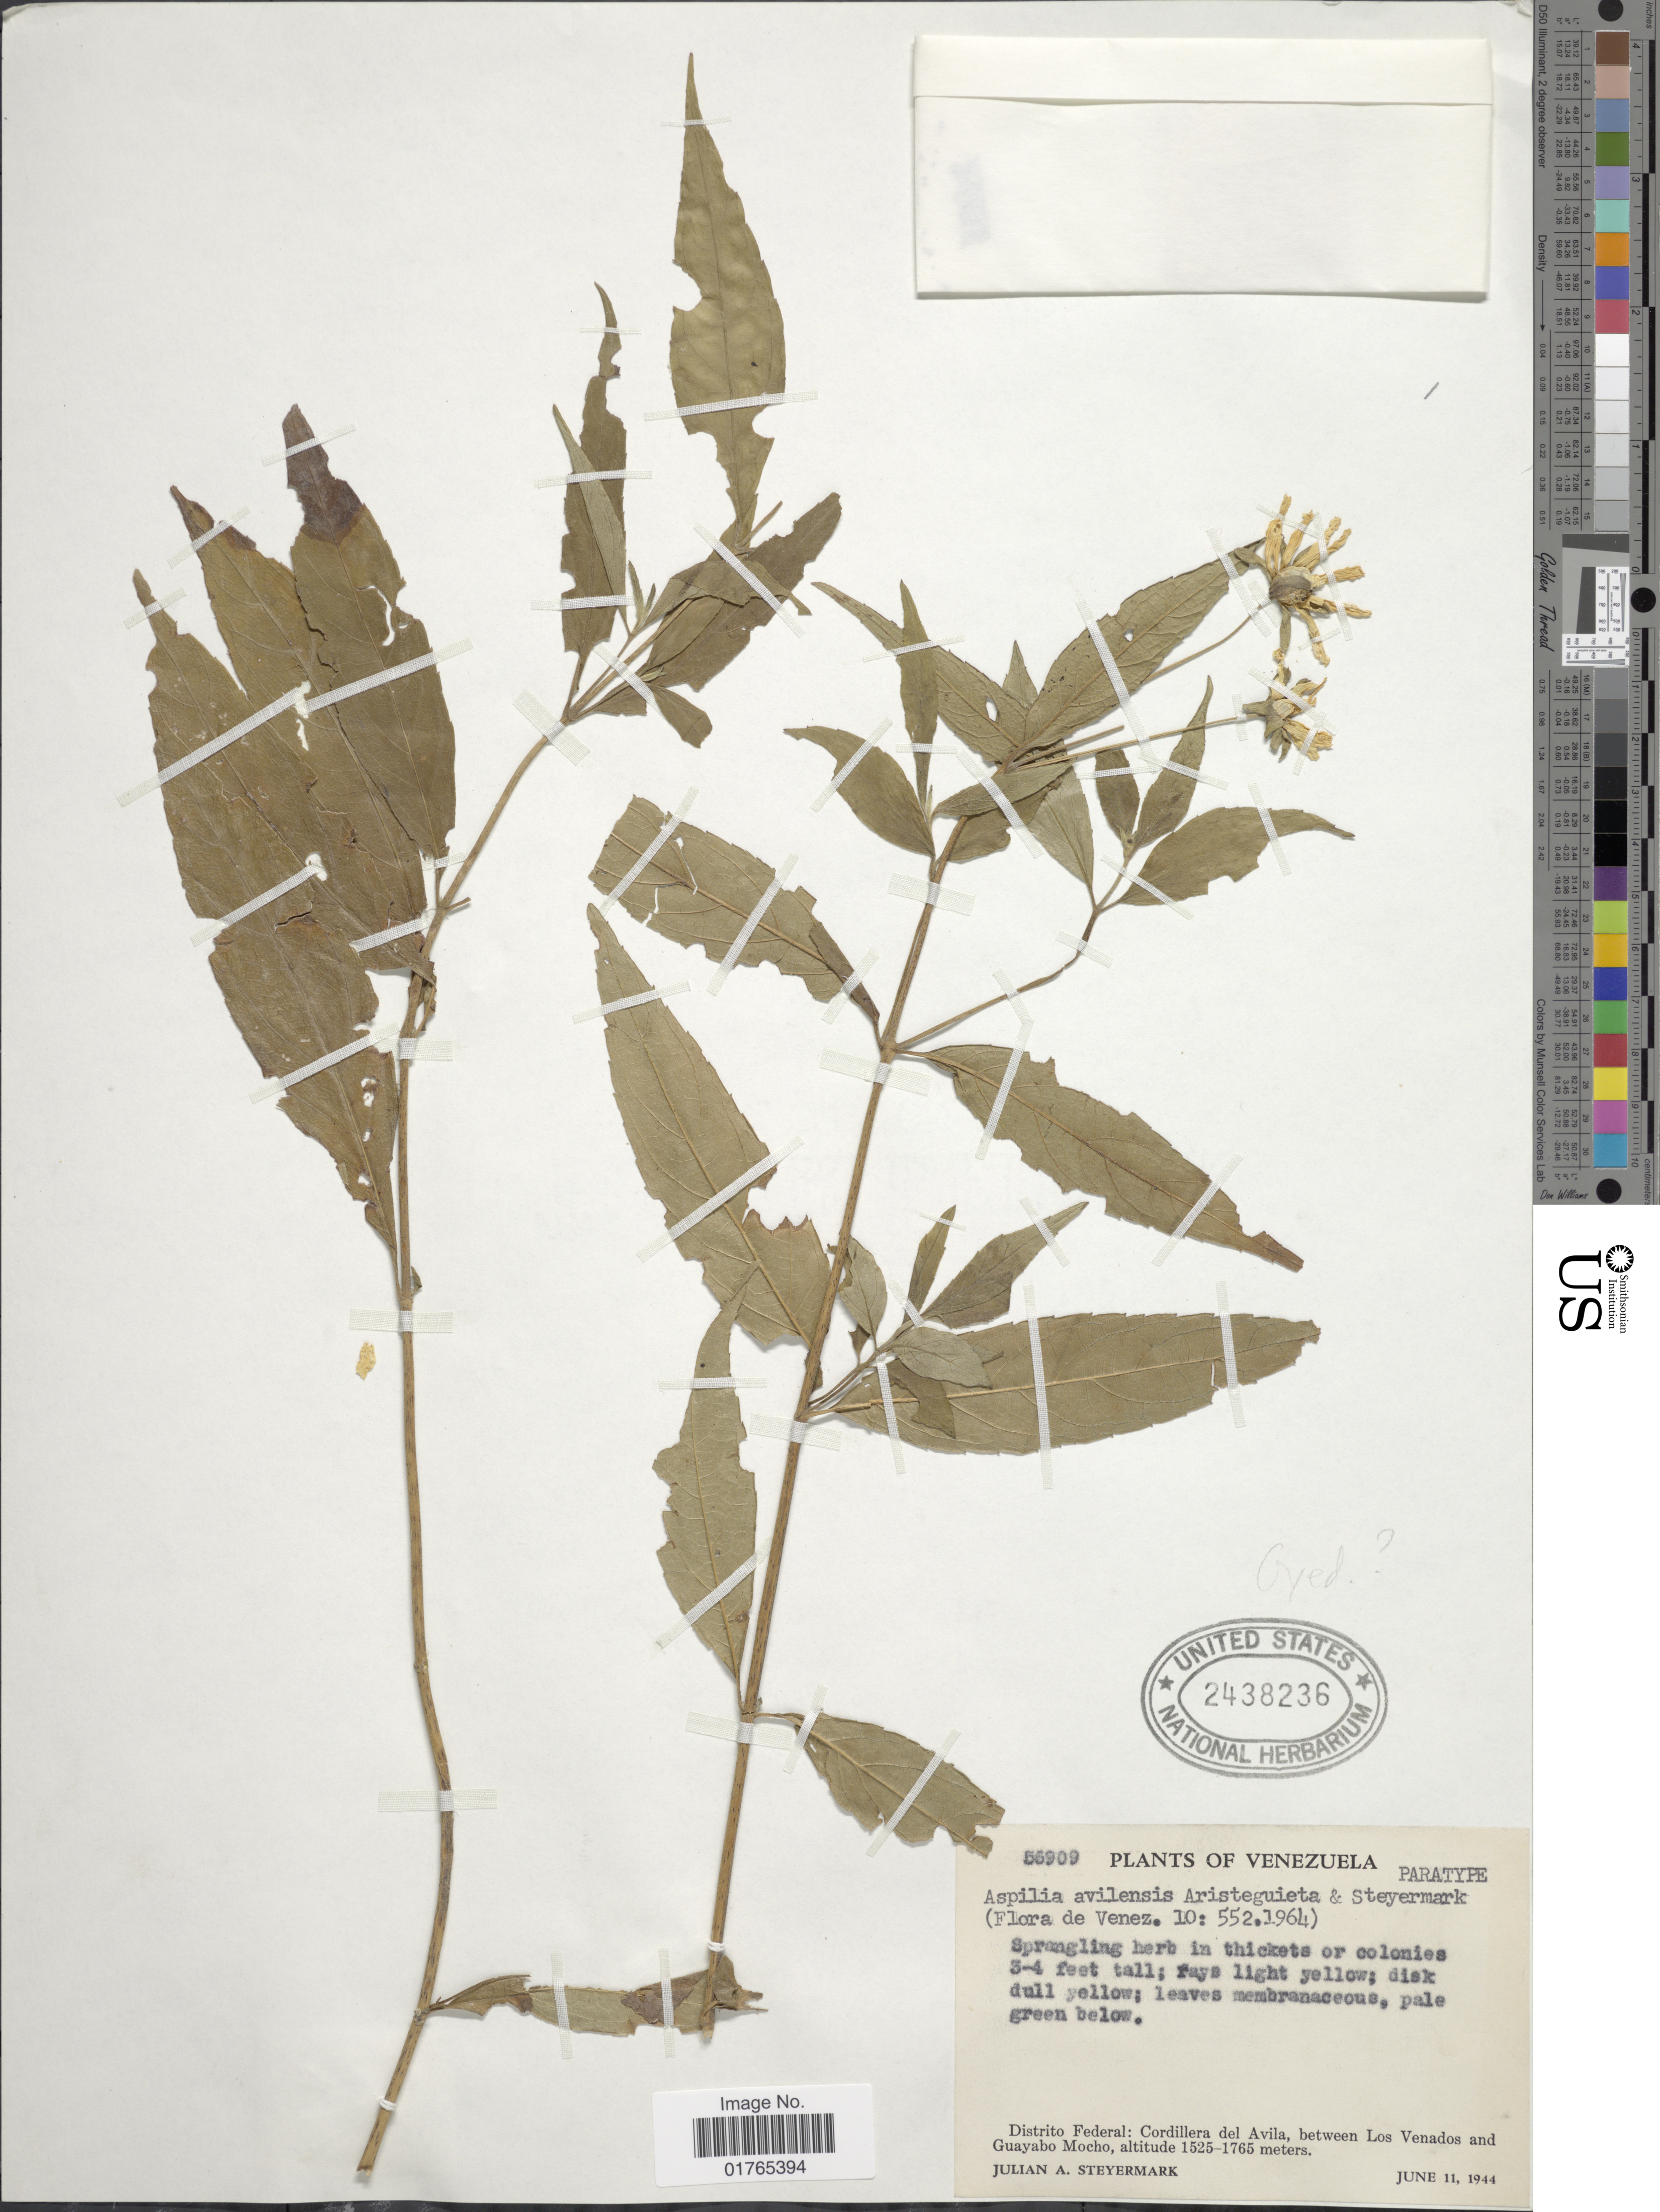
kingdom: Plantae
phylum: Tracheophyta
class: Magnoliopsida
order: Asterales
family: Asteraceae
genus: Aspilia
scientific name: Aspilia avelensis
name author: Aristeg. & Steyerm.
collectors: J. Steyermark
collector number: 56909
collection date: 1944-06-11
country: Venezuela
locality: Distrito Federal; Cordillera del Avilla, between Los Venados and Guayabo Mocho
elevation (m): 1525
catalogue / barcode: US 2438236